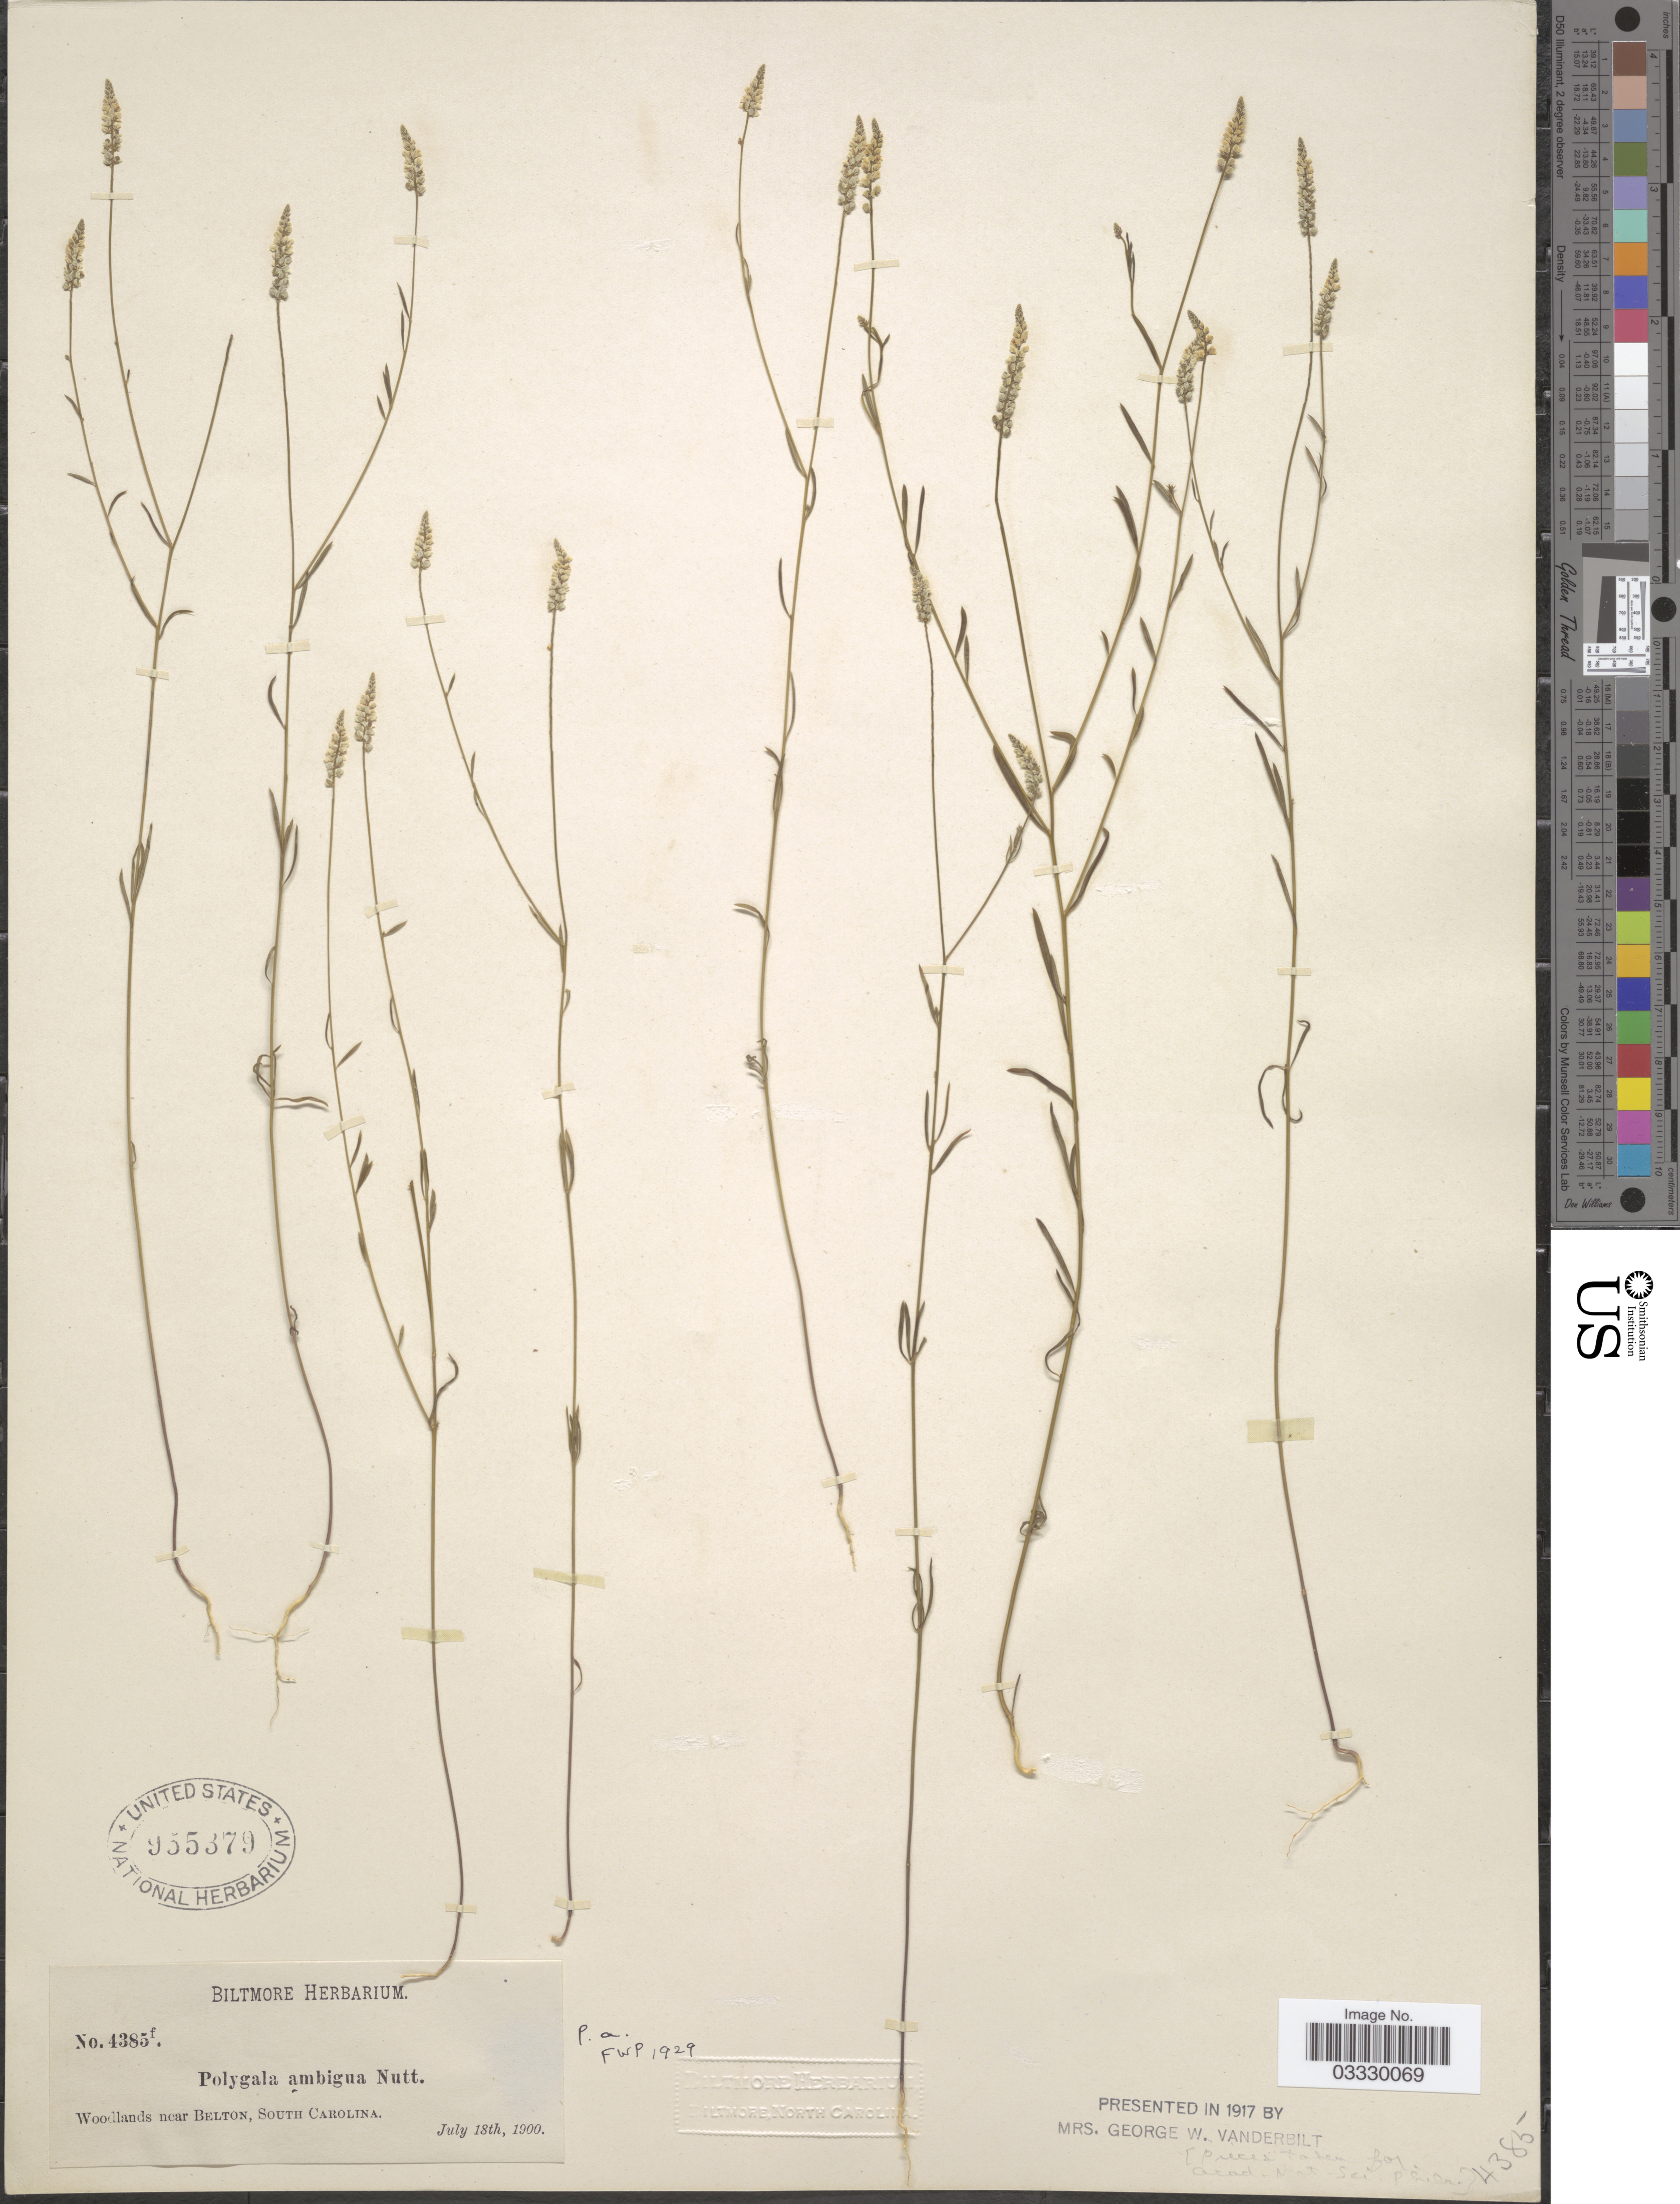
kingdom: Plantae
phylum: Tracheophyta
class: Magnoliopsida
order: Fabales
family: Polygalaceae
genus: Polygala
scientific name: Polygala ambigua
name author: Nutt.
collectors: ex herb. Biltmore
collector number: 4385f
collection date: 1900-07-18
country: United States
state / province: South Carolina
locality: Woodlands near Belton.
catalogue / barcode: US 955379